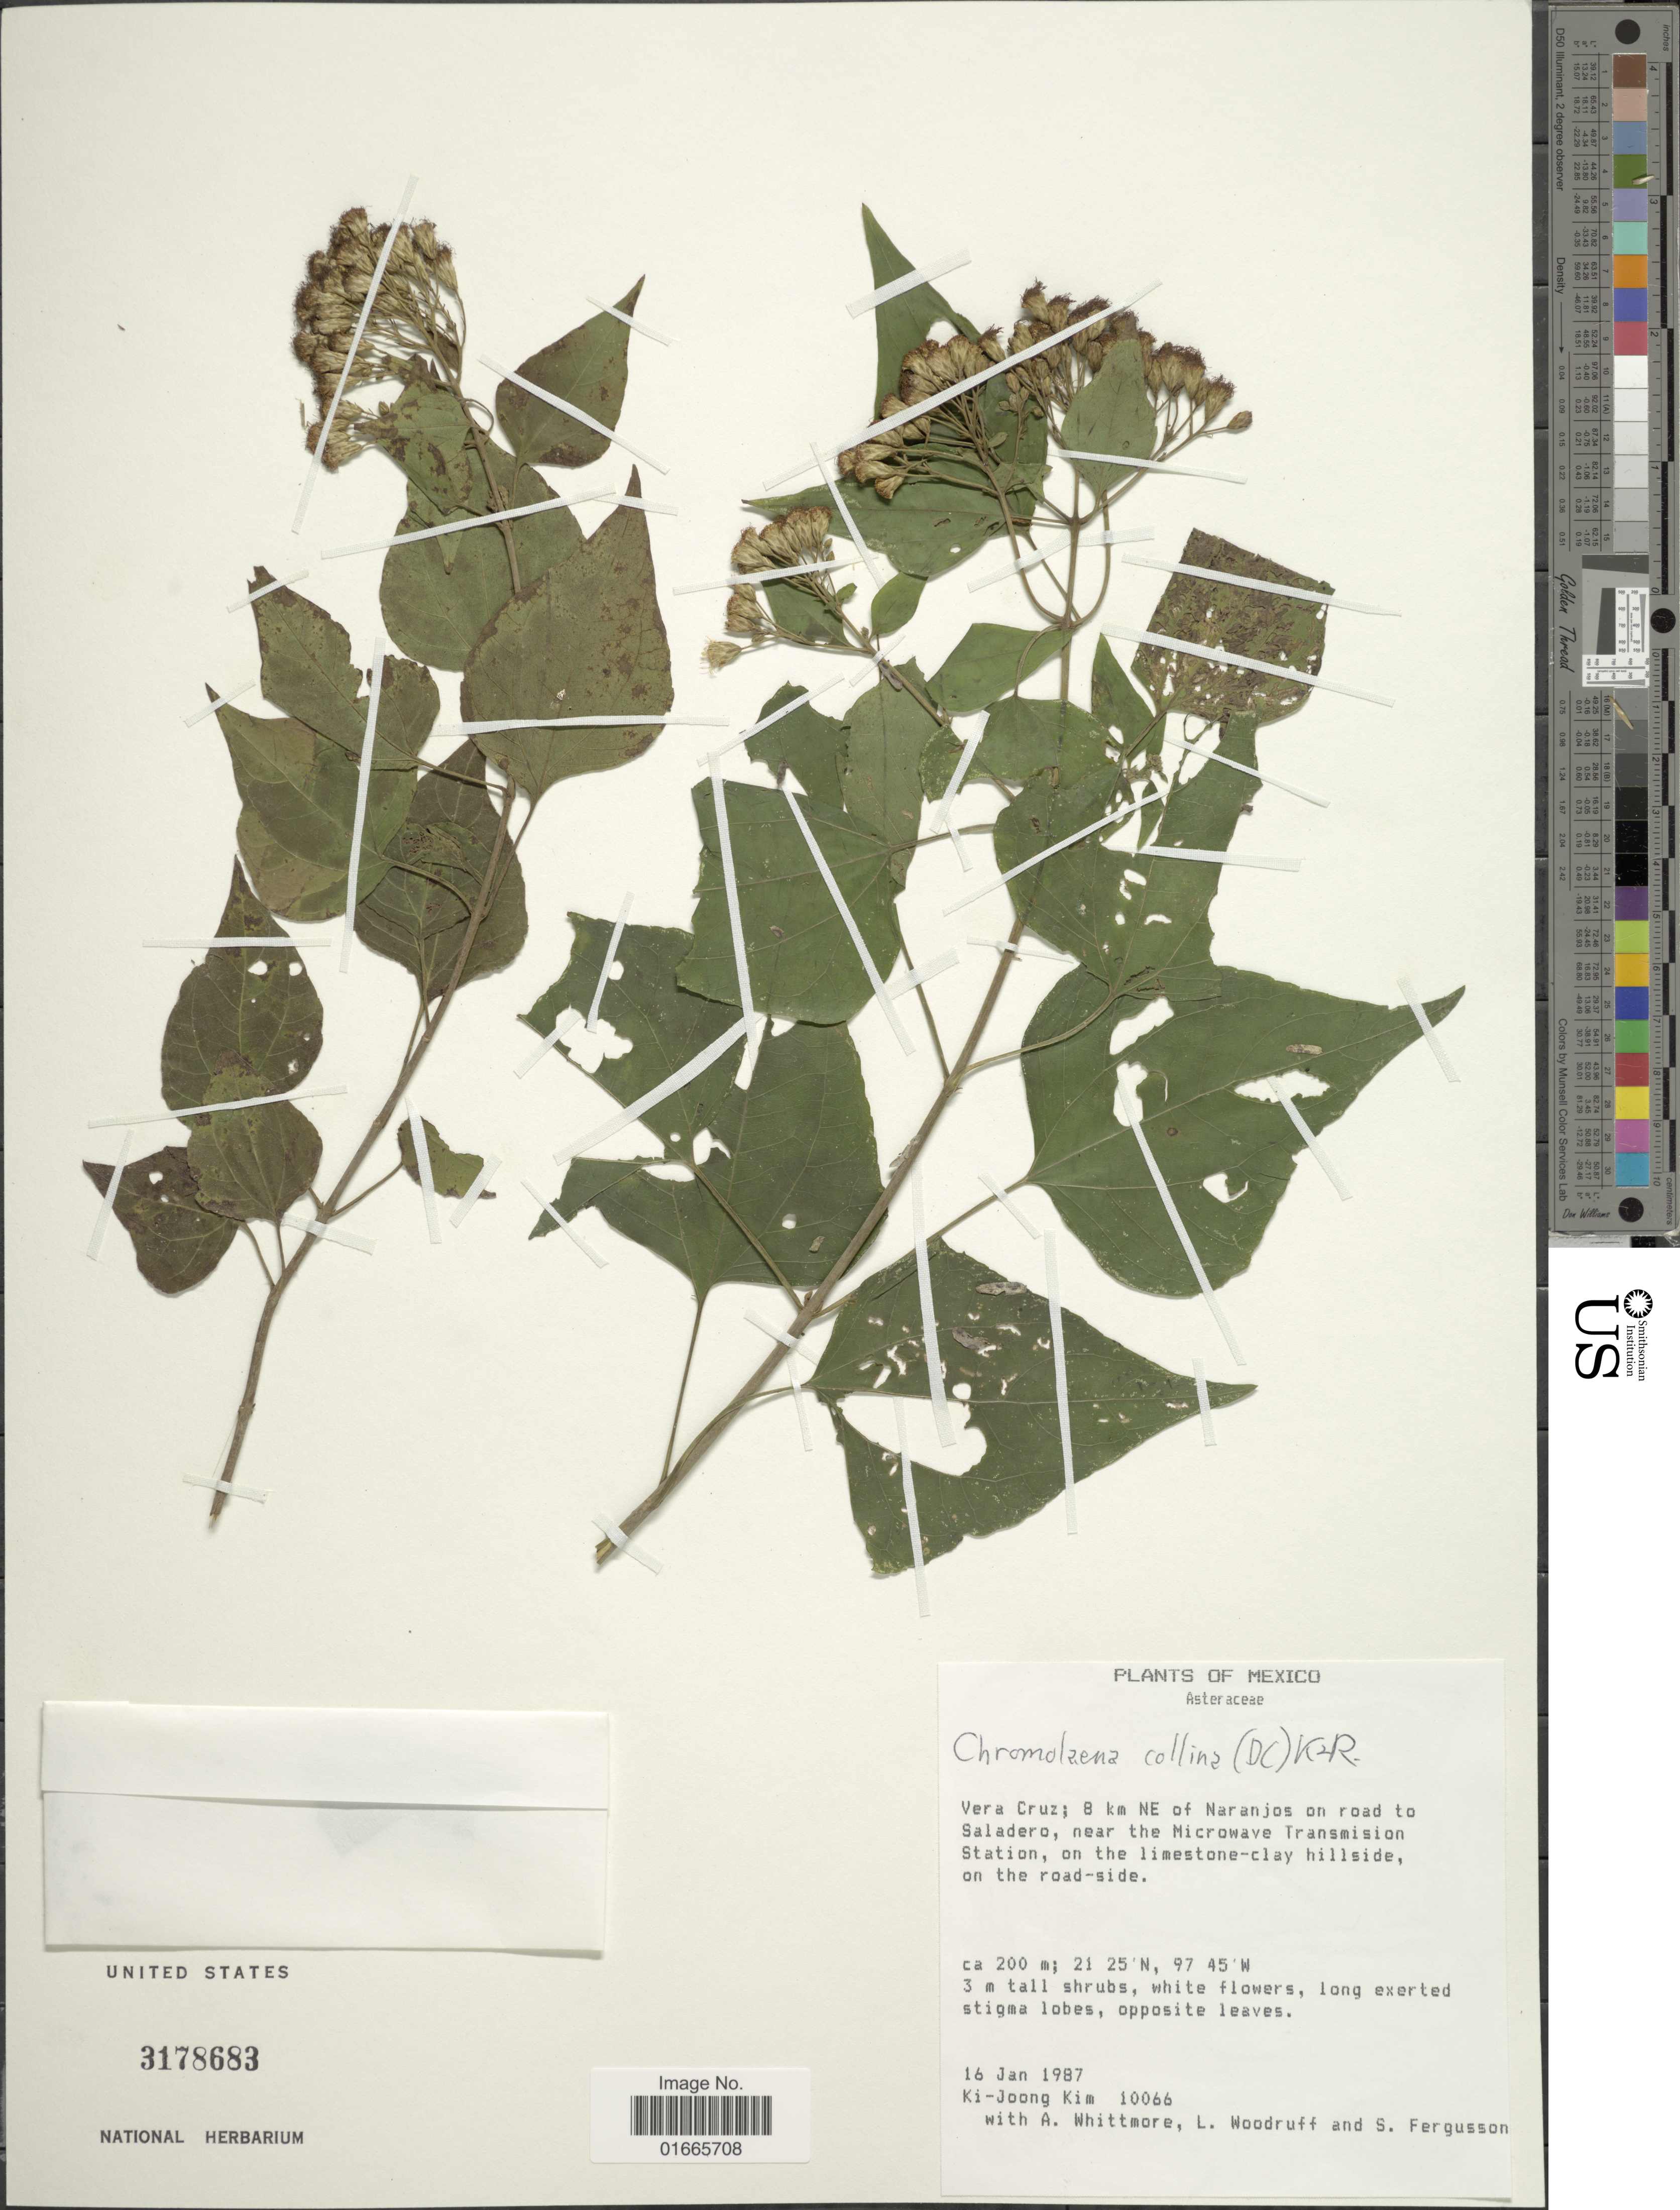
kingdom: Plantae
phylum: Tracheophyta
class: Magnoliopsida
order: Asterales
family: Asteraceae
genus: Chromolaena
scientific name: Chromolaena collina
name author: (DC.) R.M. King & H. Rob.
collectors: K. J. Kim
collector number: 10066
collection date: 1987-01-16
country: Mexico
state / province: Veracruz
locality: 8 km NE of Naranjos on road to Saladero, near the Microwave Transmision Station.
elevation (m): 200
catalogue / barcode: US 3178683